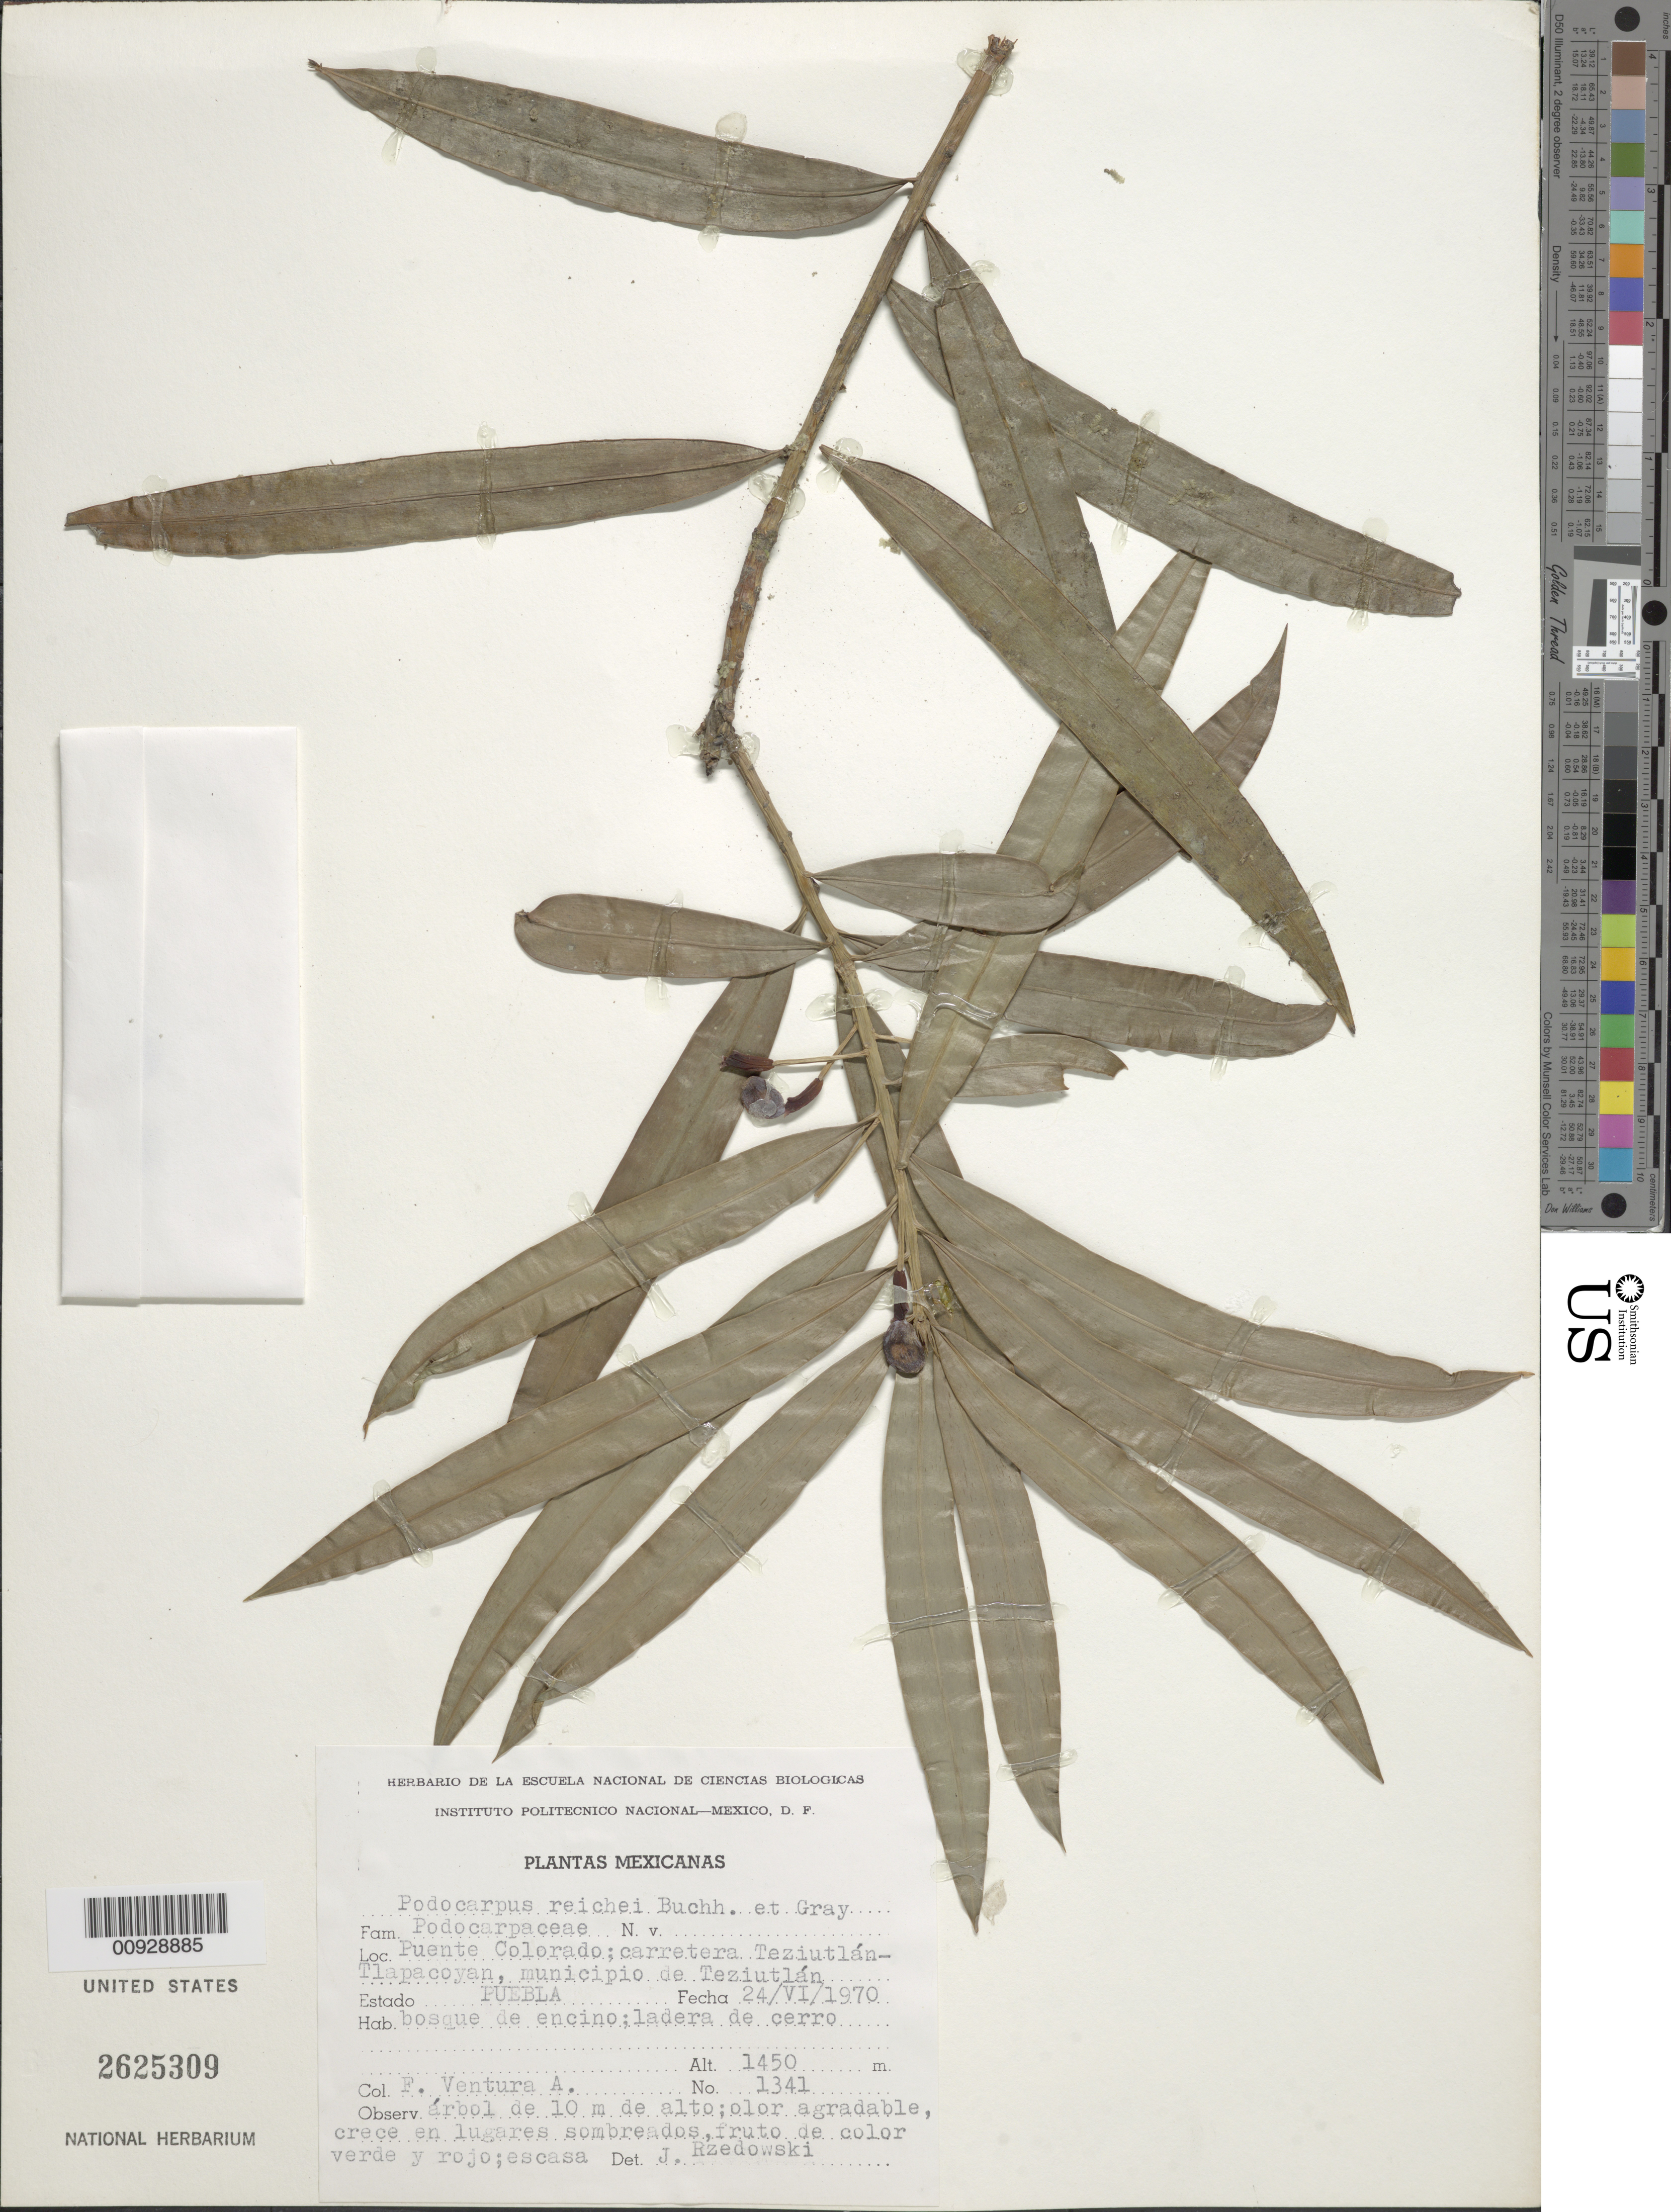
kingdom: Plantae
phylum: Tracheophyta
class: Pinopsida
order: Pinales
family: Podocarpaceae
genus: Podocarpus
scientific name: Podocarpus reichei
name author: J. Buchholz & N.E. Gray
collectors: F. Ventura A.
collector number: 1341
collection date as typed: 24 Jun 1970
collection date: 1970-06-24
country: Mexico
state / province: Puebla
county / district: Teziutlan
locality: Puente Colorado; carretera Teziutlán-Tlapacoyan.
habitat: Bosque de encino; ladera de cerro. Crece en lugares sombreados.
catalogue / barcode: US 2625309